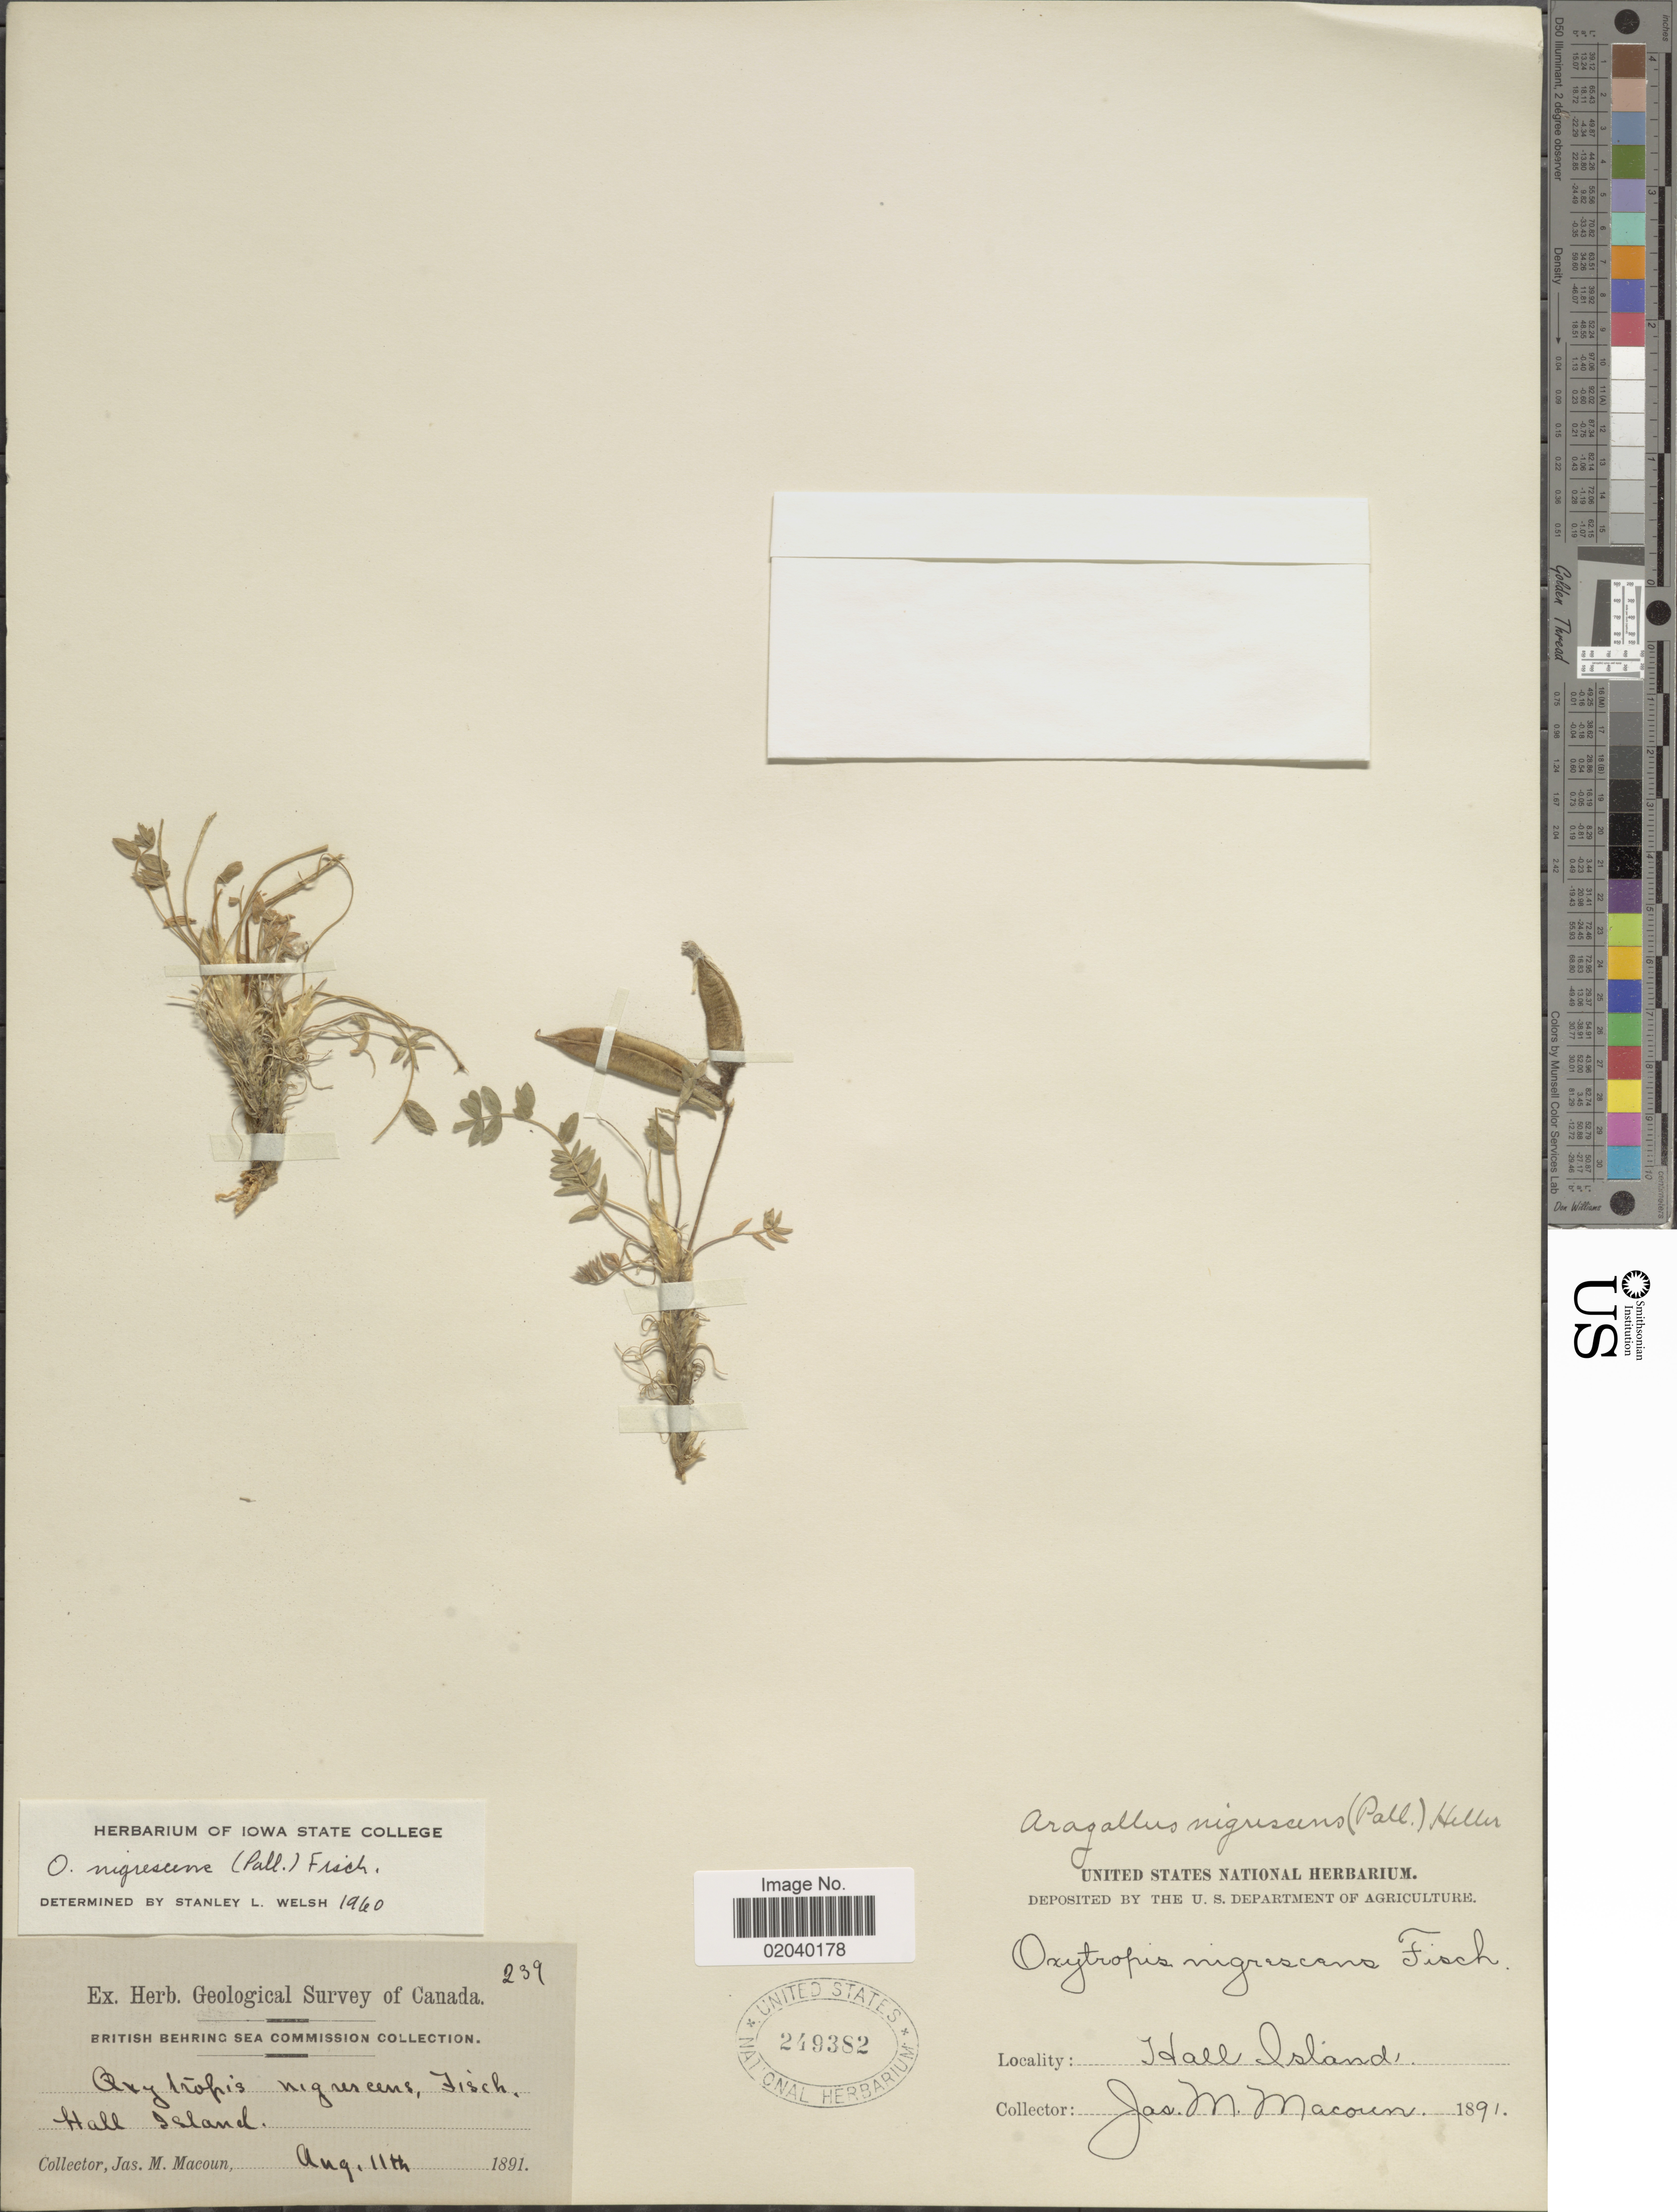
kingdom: Plantae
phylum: Tracheophyta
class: Magnoliopsida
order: Fabales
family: Fabaceae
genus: Oxytropis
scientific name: Oxytropis nigrescens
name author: (Pall.) Fisch. ex DC.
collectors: J. M. Macoun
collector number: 239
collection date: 1891-08-11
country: United States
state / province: Alaska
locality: British Behring Sea Commission, Hall Island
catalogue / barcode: US 249382